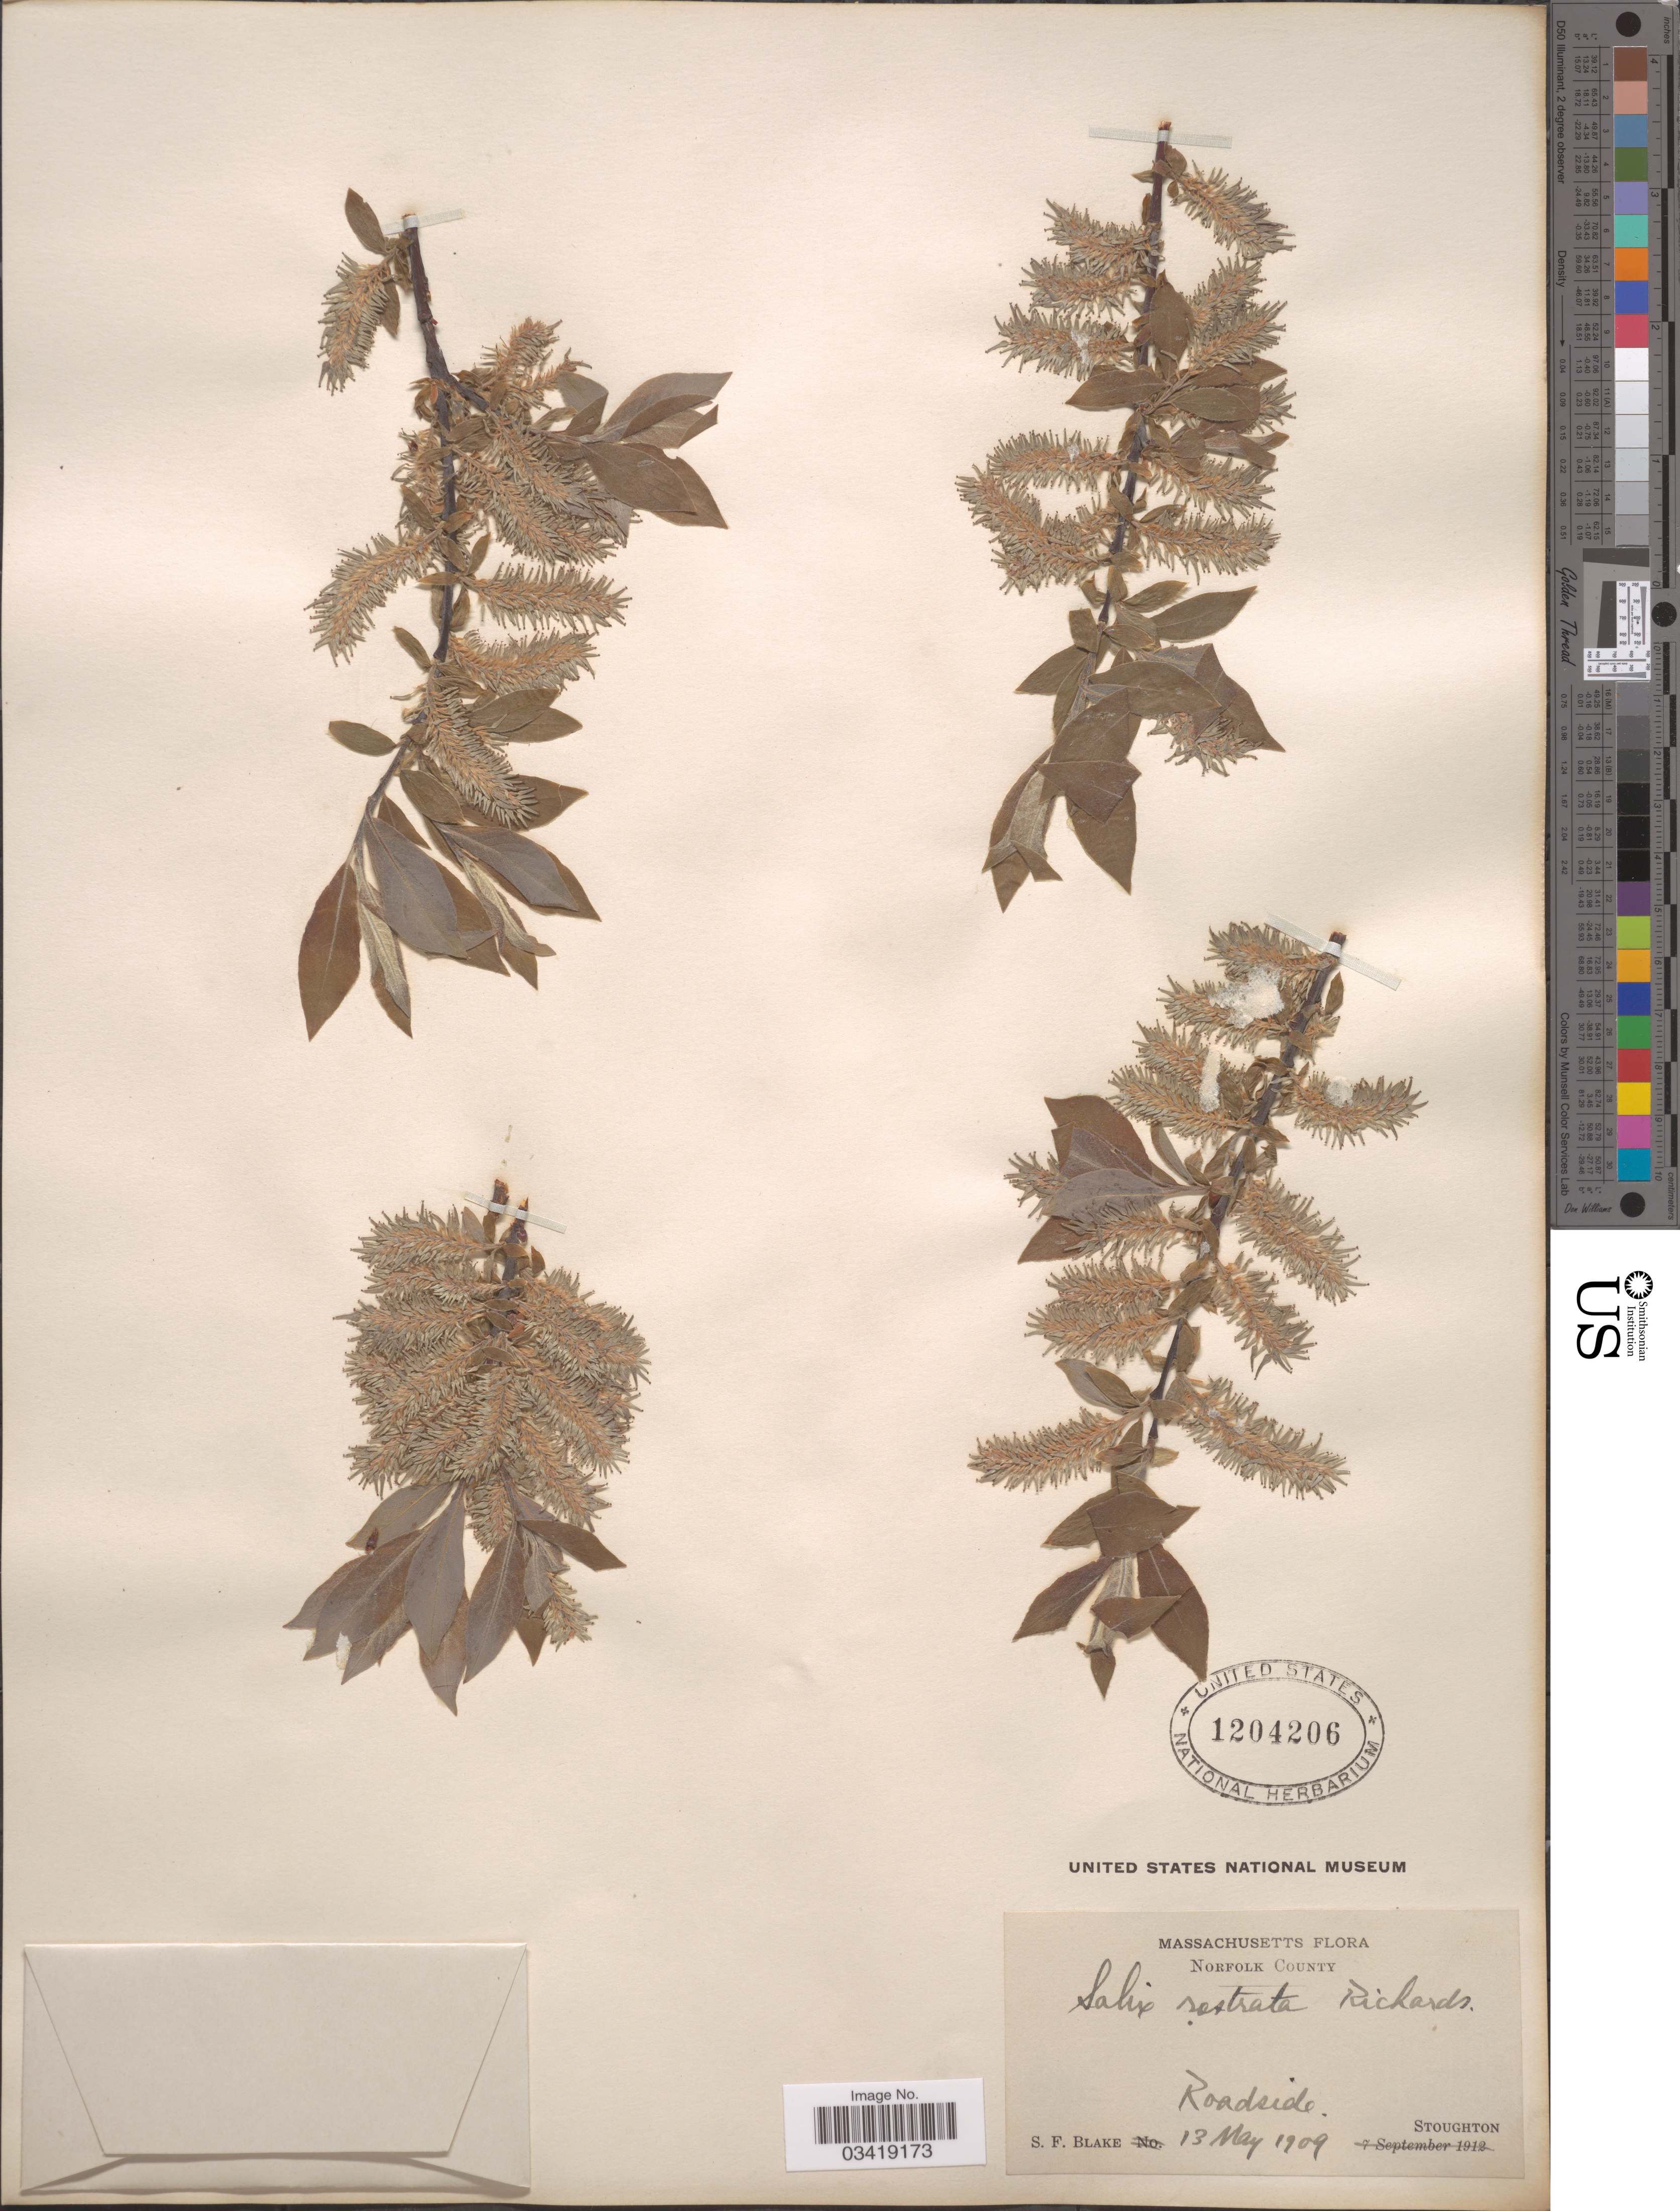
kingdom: Plantae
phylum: Tracheophyta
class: Magnoliopsida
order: Malpighiales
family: Salicaceae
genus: Salix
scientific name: Salix bebbiana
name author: Sarg.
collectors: S. Blake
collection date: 1909-05-13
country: United States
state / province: Massachusetts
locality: Norfolk County. Roadside. Stoughton.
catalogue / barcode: US 1204206